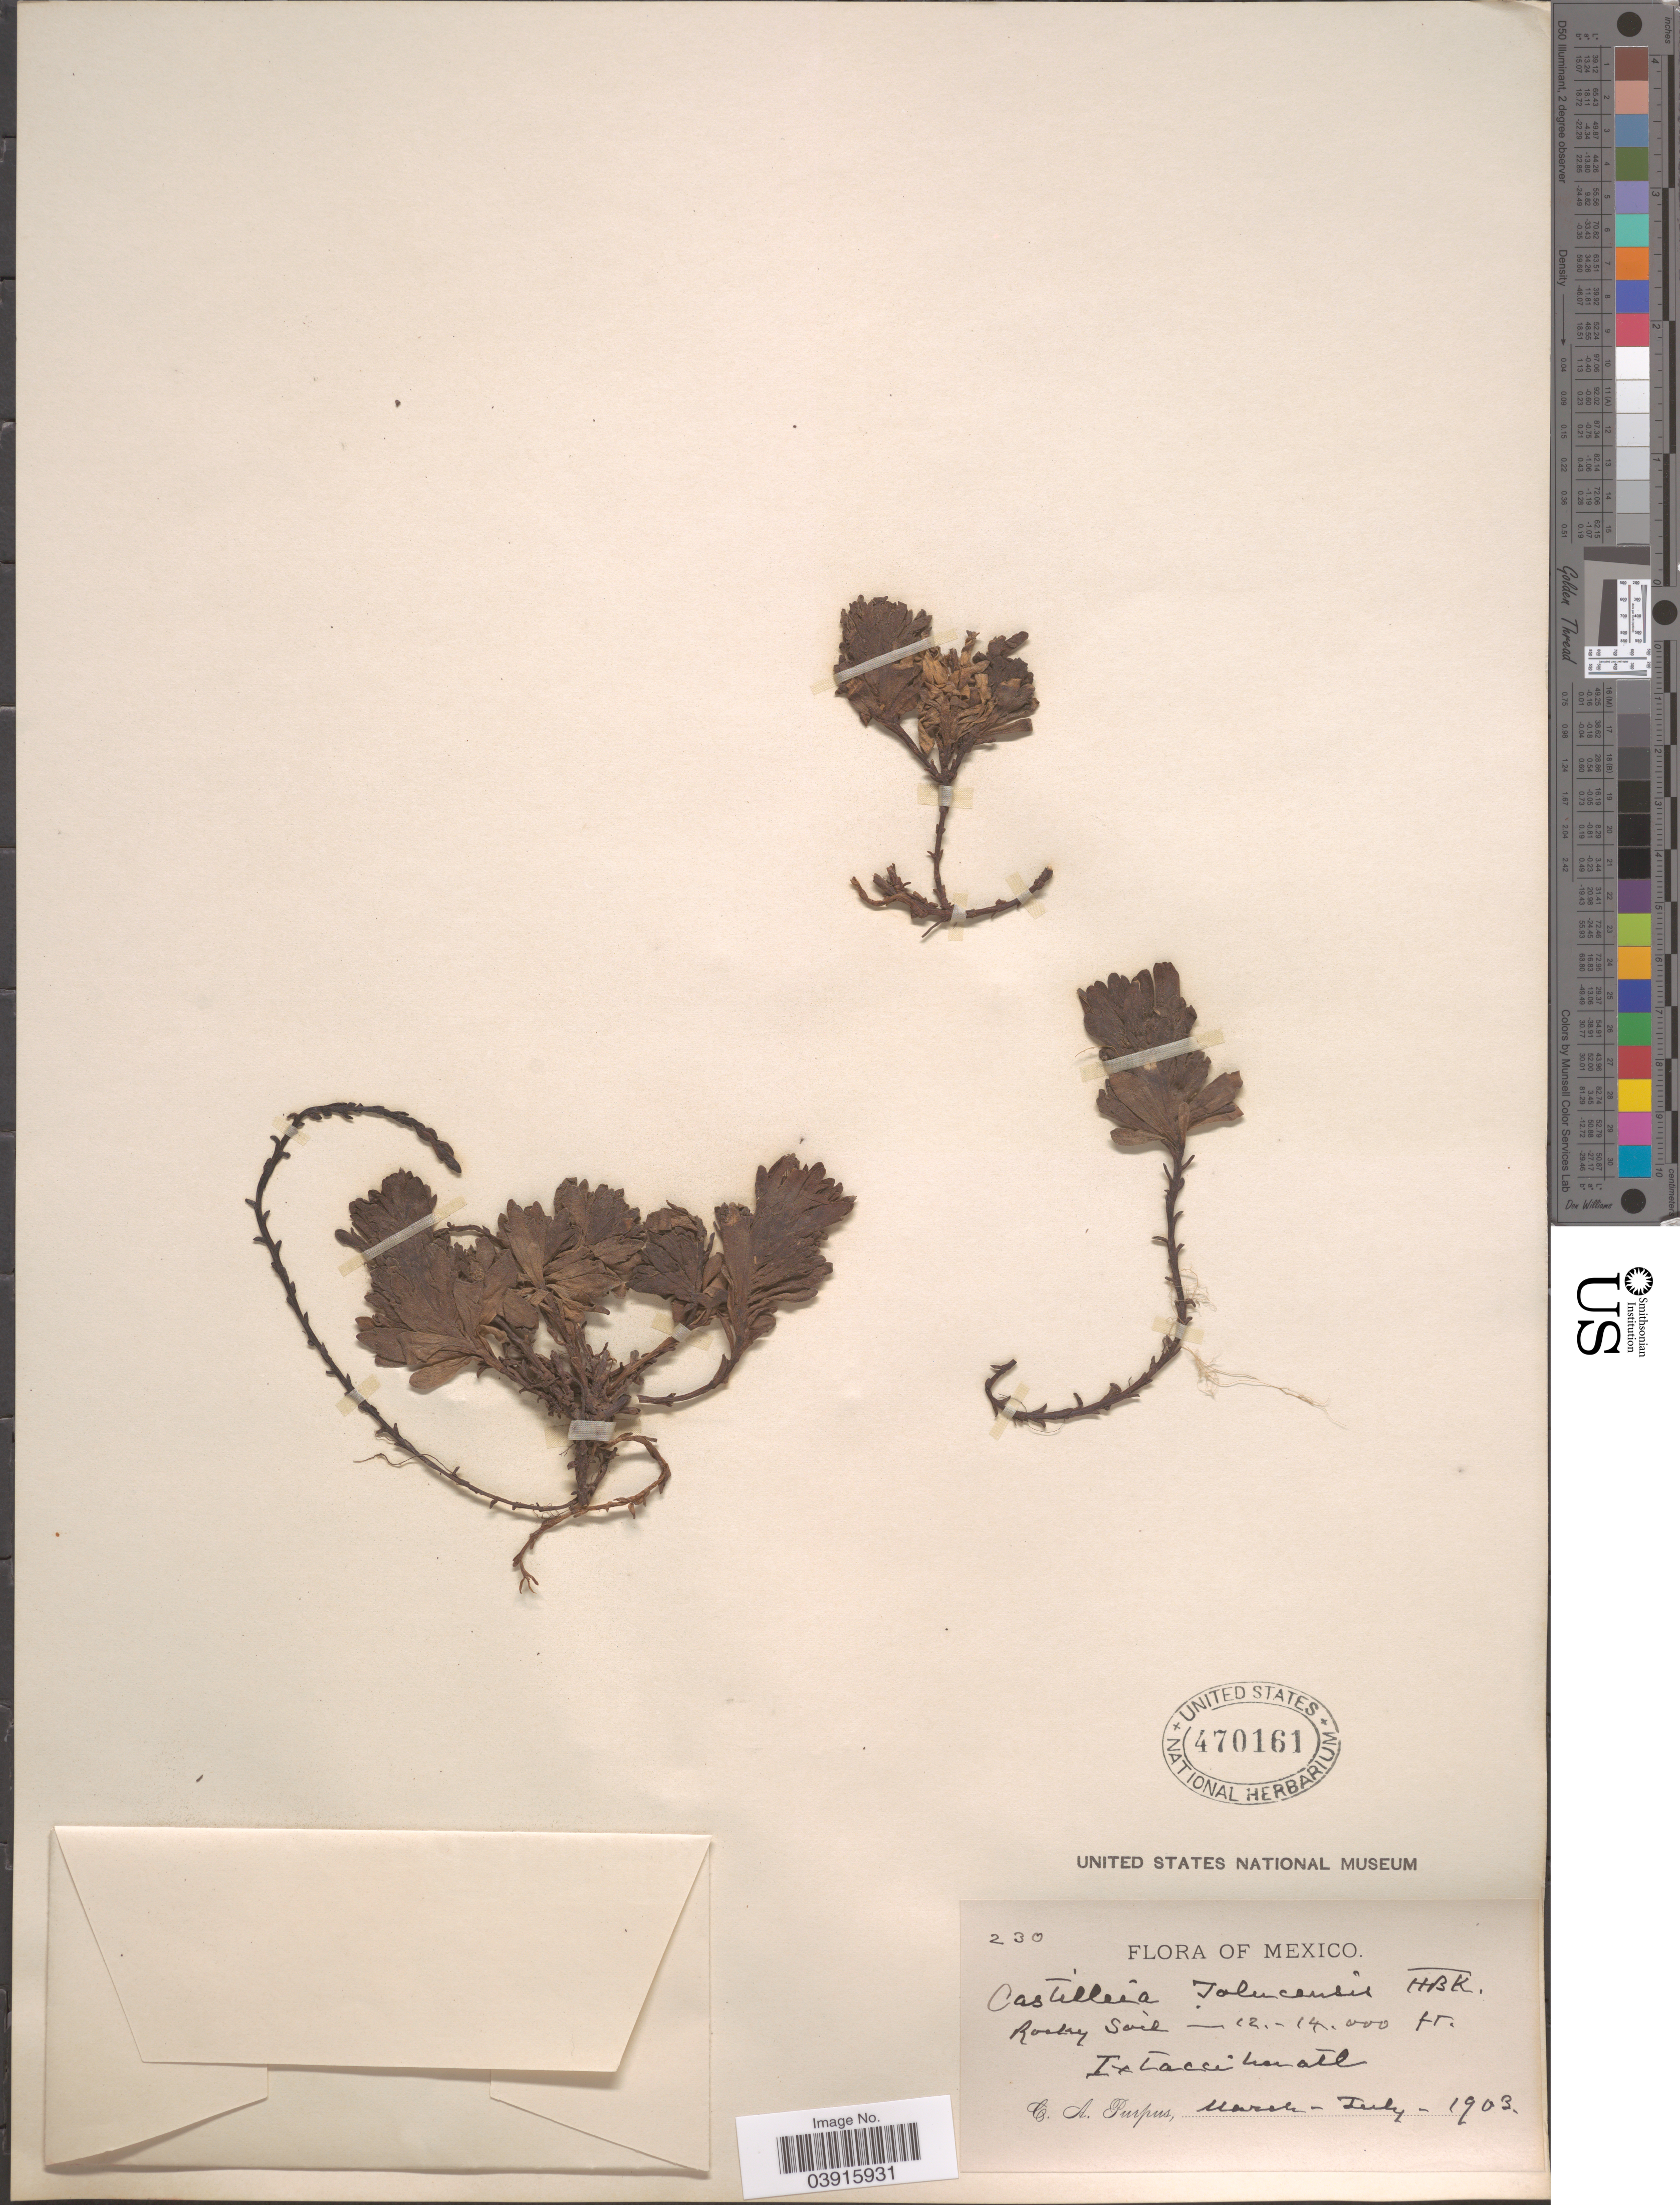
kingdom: Plantae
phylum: Tracheophyta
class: Magnoliopsida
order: Lamiales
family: Orobanchaceae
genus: Castilleja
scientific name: Castilleja toluccensis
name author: Kunth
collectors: C. A. Purpus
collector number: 230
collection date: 1903-03/1903-07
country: Mexico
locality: Ixtaccihuatl.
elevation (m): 3658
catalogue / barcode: US 470161